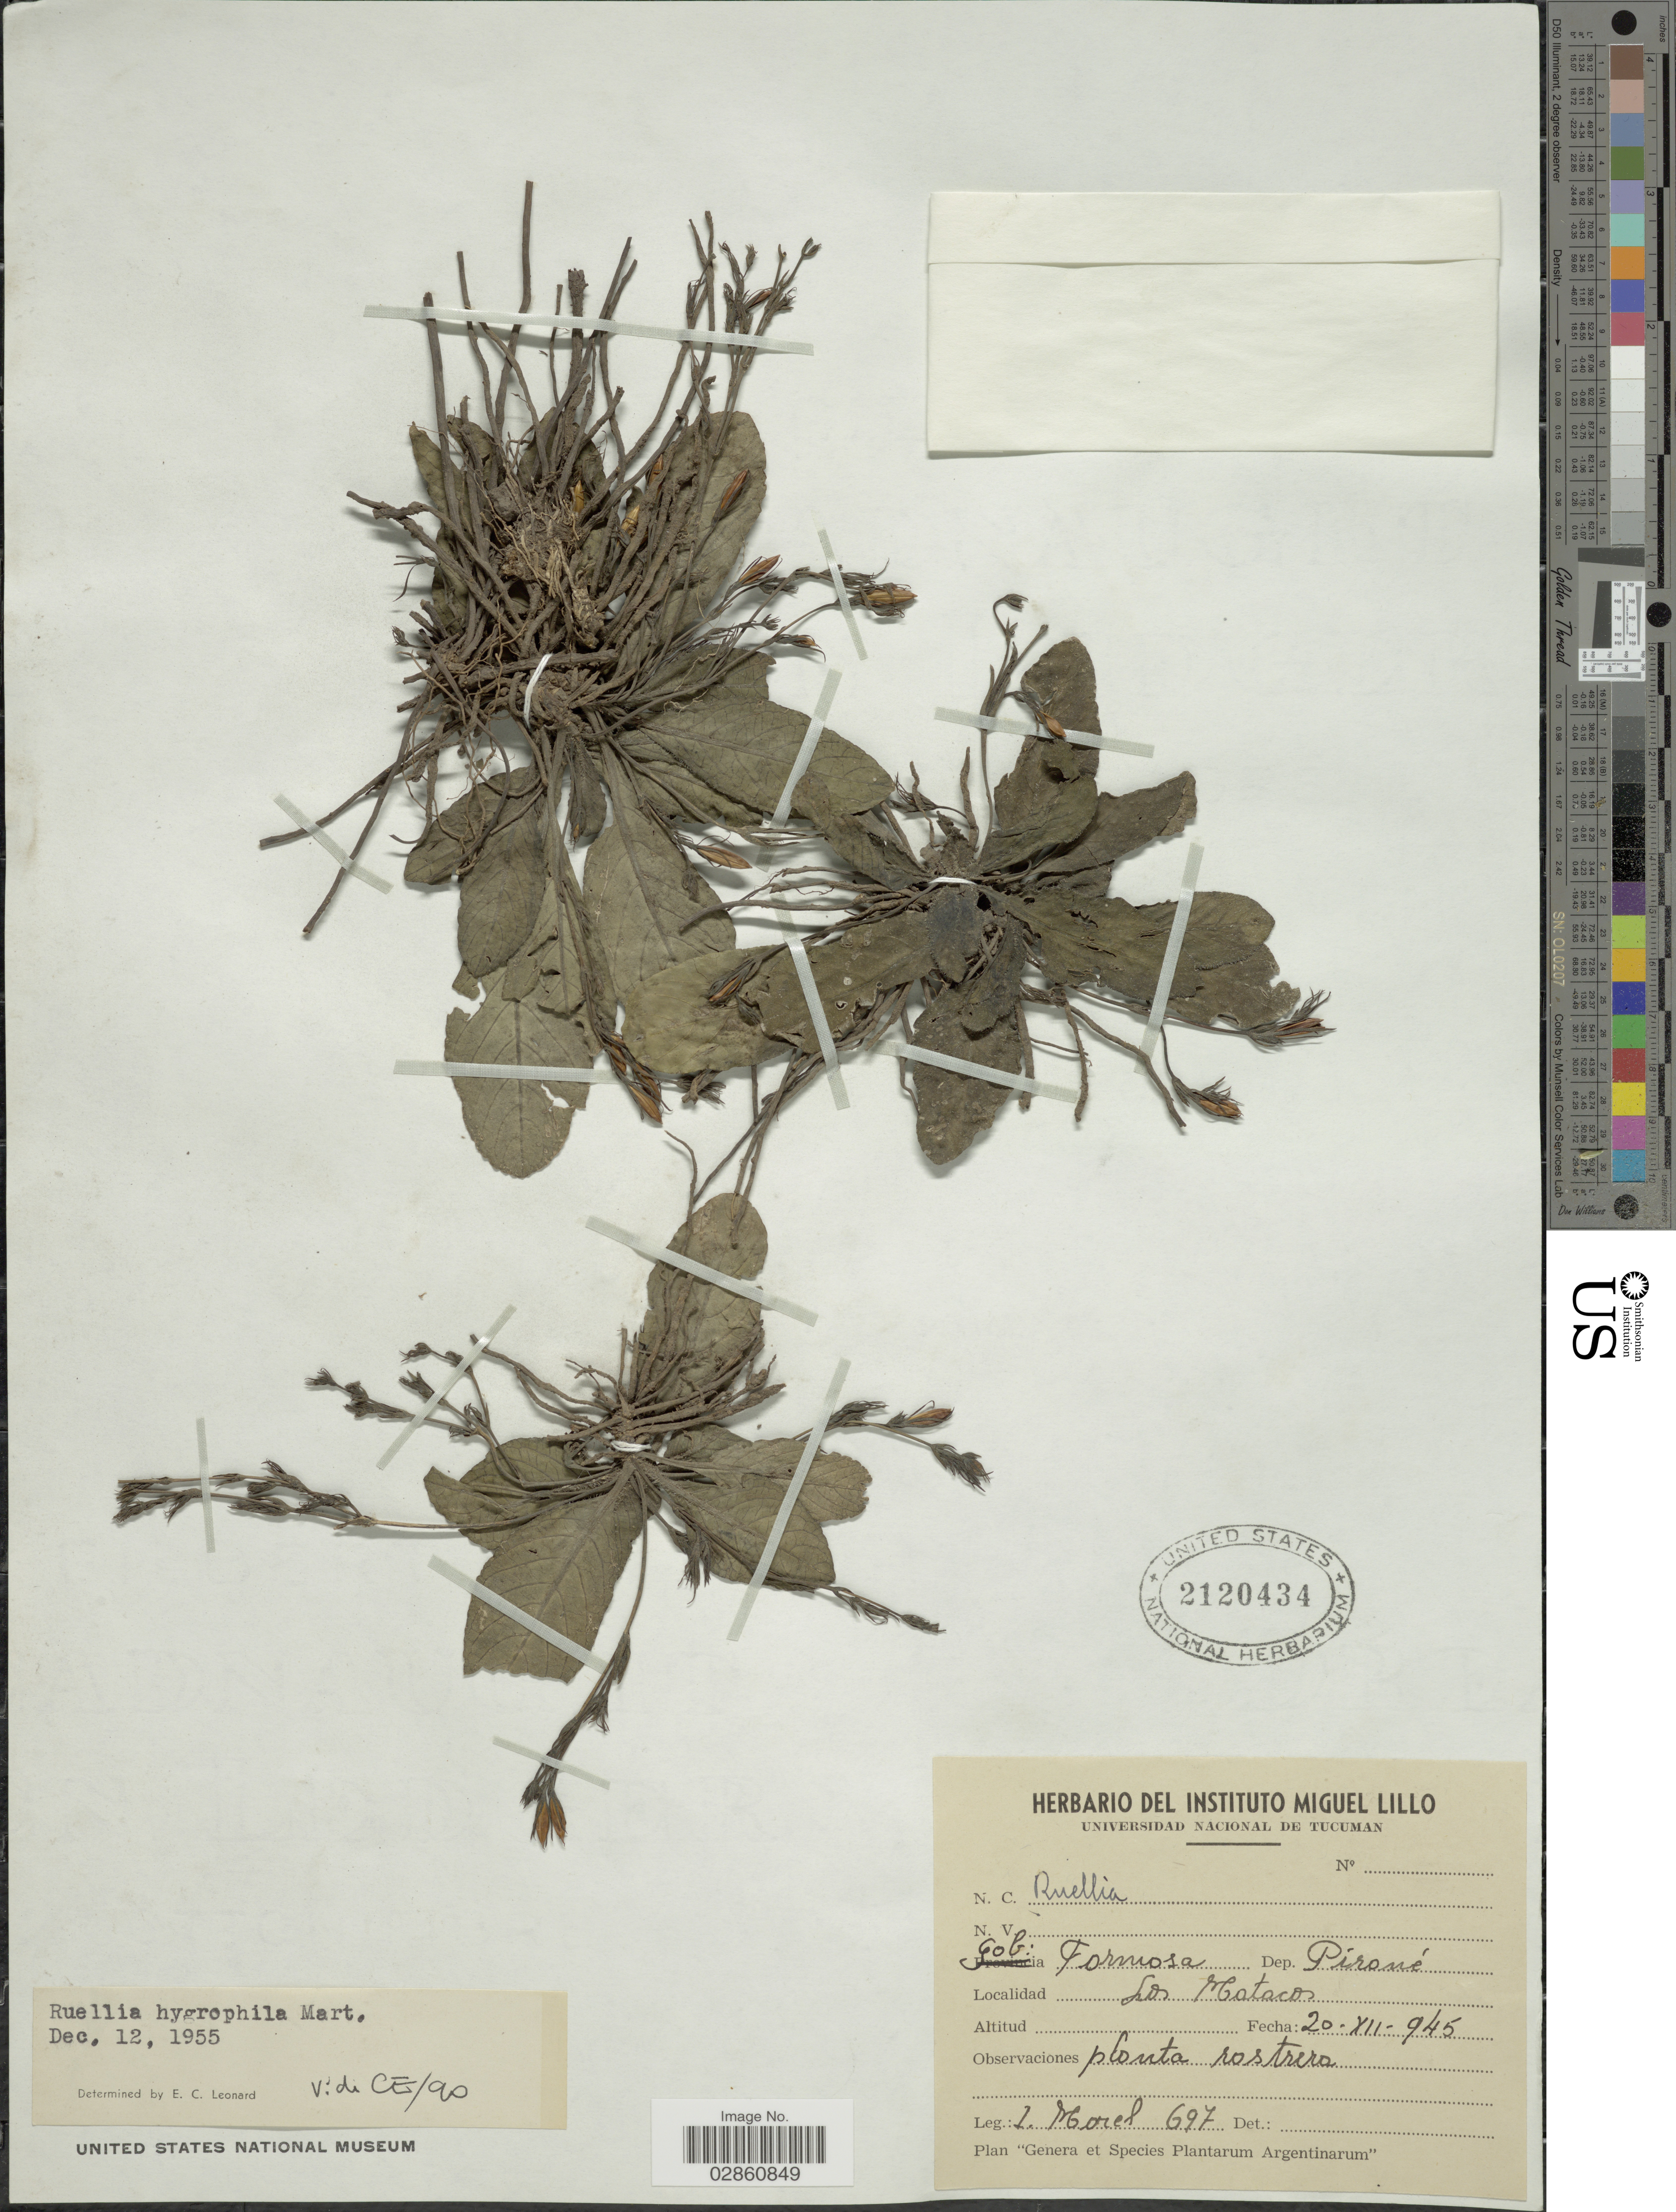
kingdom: Plantae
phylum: Tracheophyta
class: Magnoliopsida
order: Lamiales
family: Acanthaceae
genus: Ruellia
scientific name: Ruellia hygrophila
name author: Mart.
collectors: I. Morel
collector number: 697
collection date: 1945-12-20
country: Argentina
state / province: Formosa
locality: Gob. Formosa. Dep. Pironé. Los Matacos.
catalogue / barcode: US 2120434